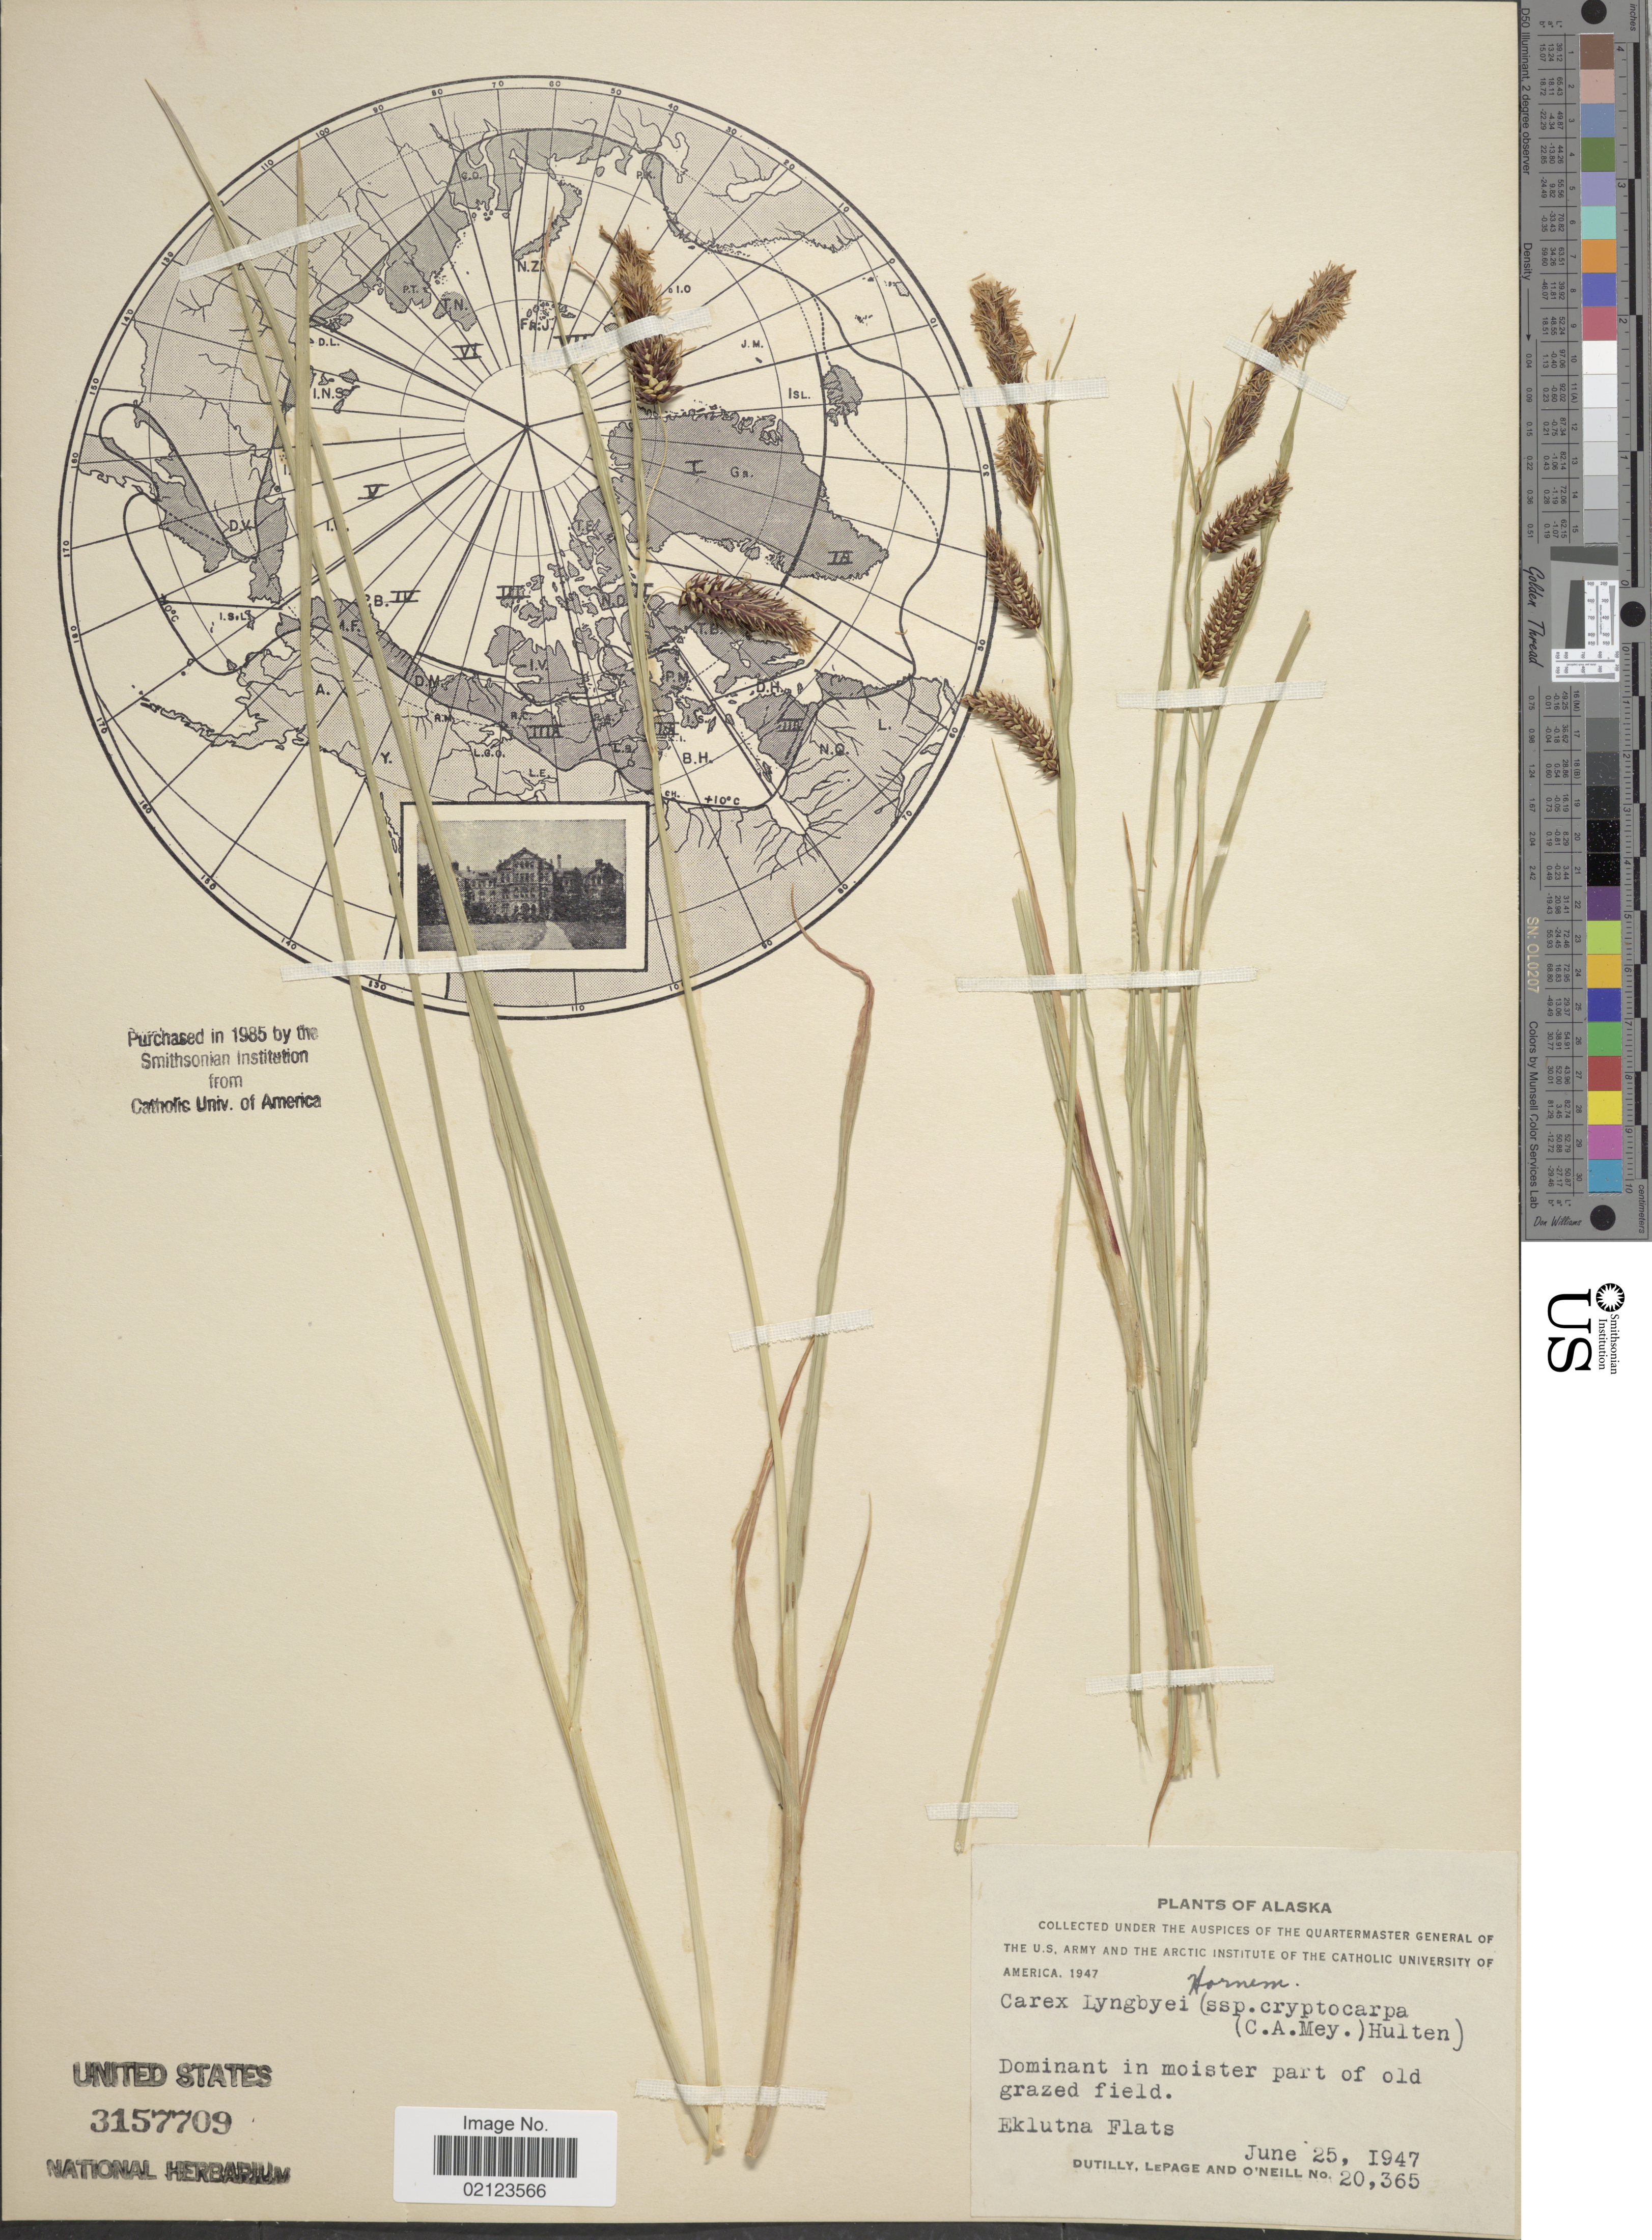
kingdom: Plantae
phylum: Tracheophyta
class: Liliopsida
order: Poales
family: Cyperaceae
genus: Carex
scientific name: Carex lyngbyei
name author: Hornem.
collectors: -. Dutilly, -. LePage & -. O'Neill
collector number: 20365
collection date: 1947-06-25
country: United States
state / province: Alaska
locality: Eklutna Flats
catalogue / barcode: US 3157709